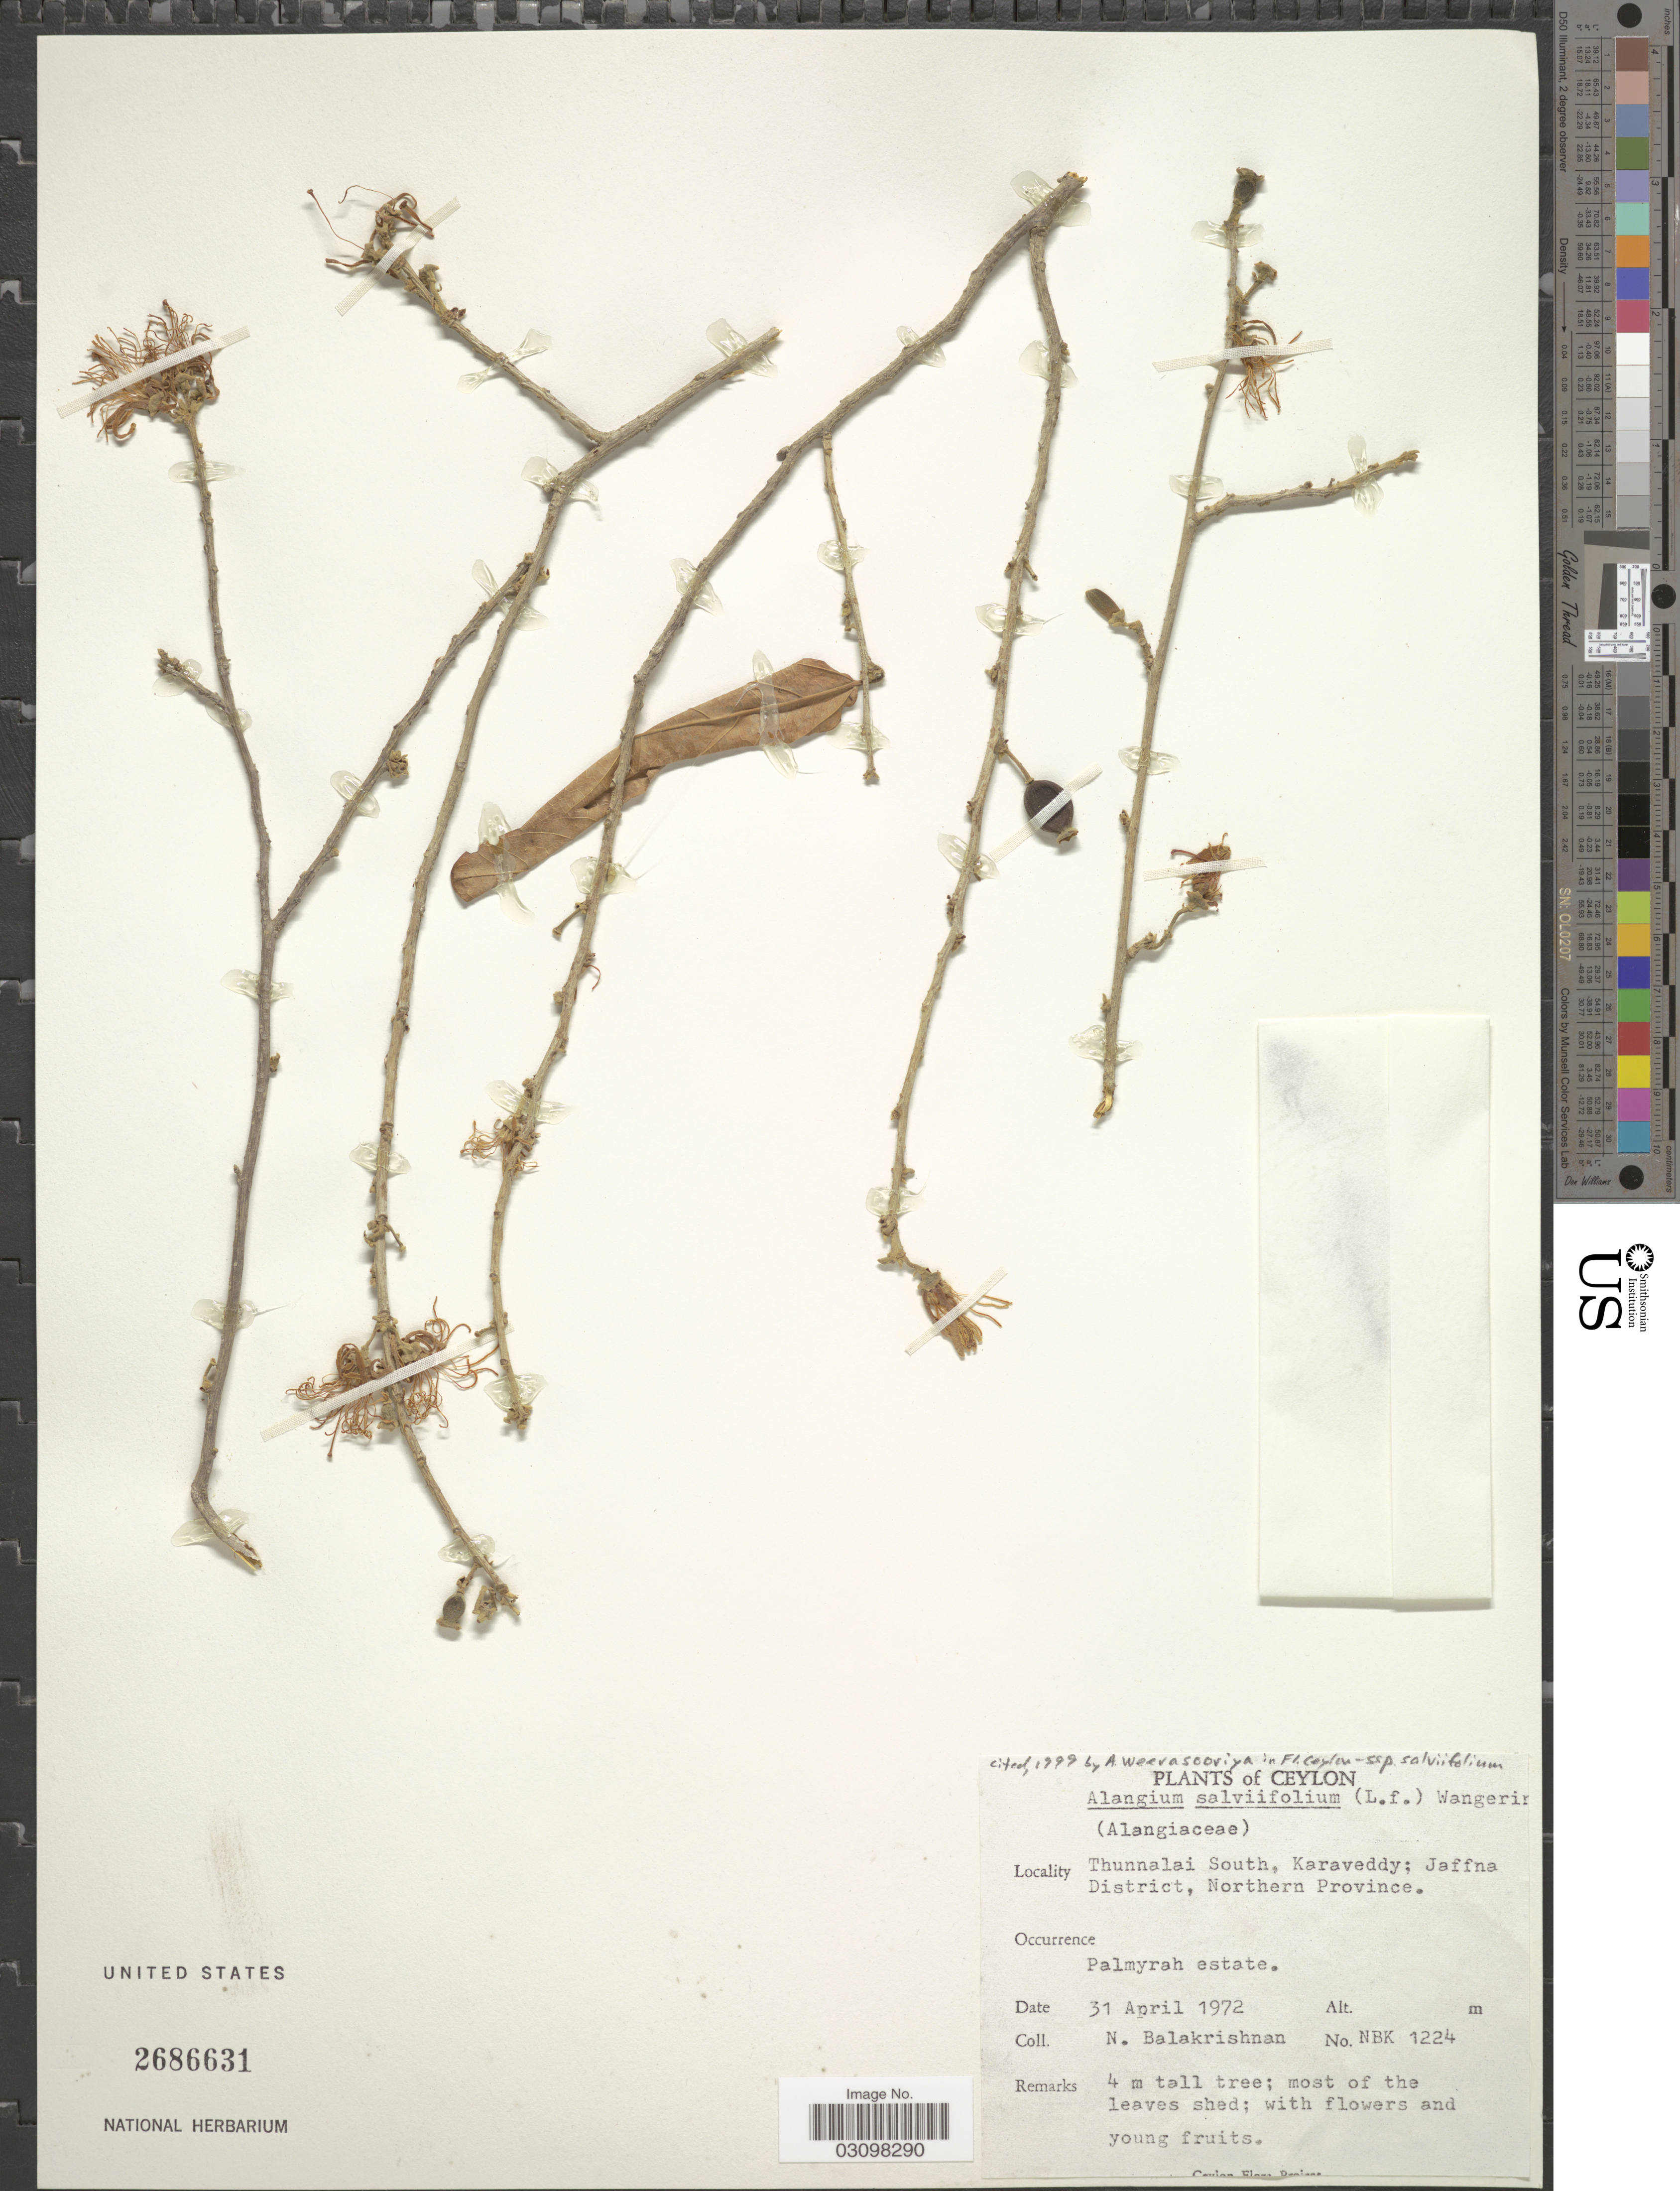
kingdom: Plantae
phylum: Tracheophyta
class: Magnoliopsida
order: Cornales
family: Cornaceae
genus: Alangium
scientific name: Alangium salviifolium subsp. salviifolium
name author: (L. f.) Wangerin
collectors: N. Balakrishnan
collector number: NBK 1224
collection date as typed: Transcribed d/m/y: 31/4/1972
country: Sri Lanka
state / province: Northern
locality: Ceylon. Thunnalai South, Karaveddy; Jaffna District. Palmyrah estate.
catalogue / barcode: US 2686631